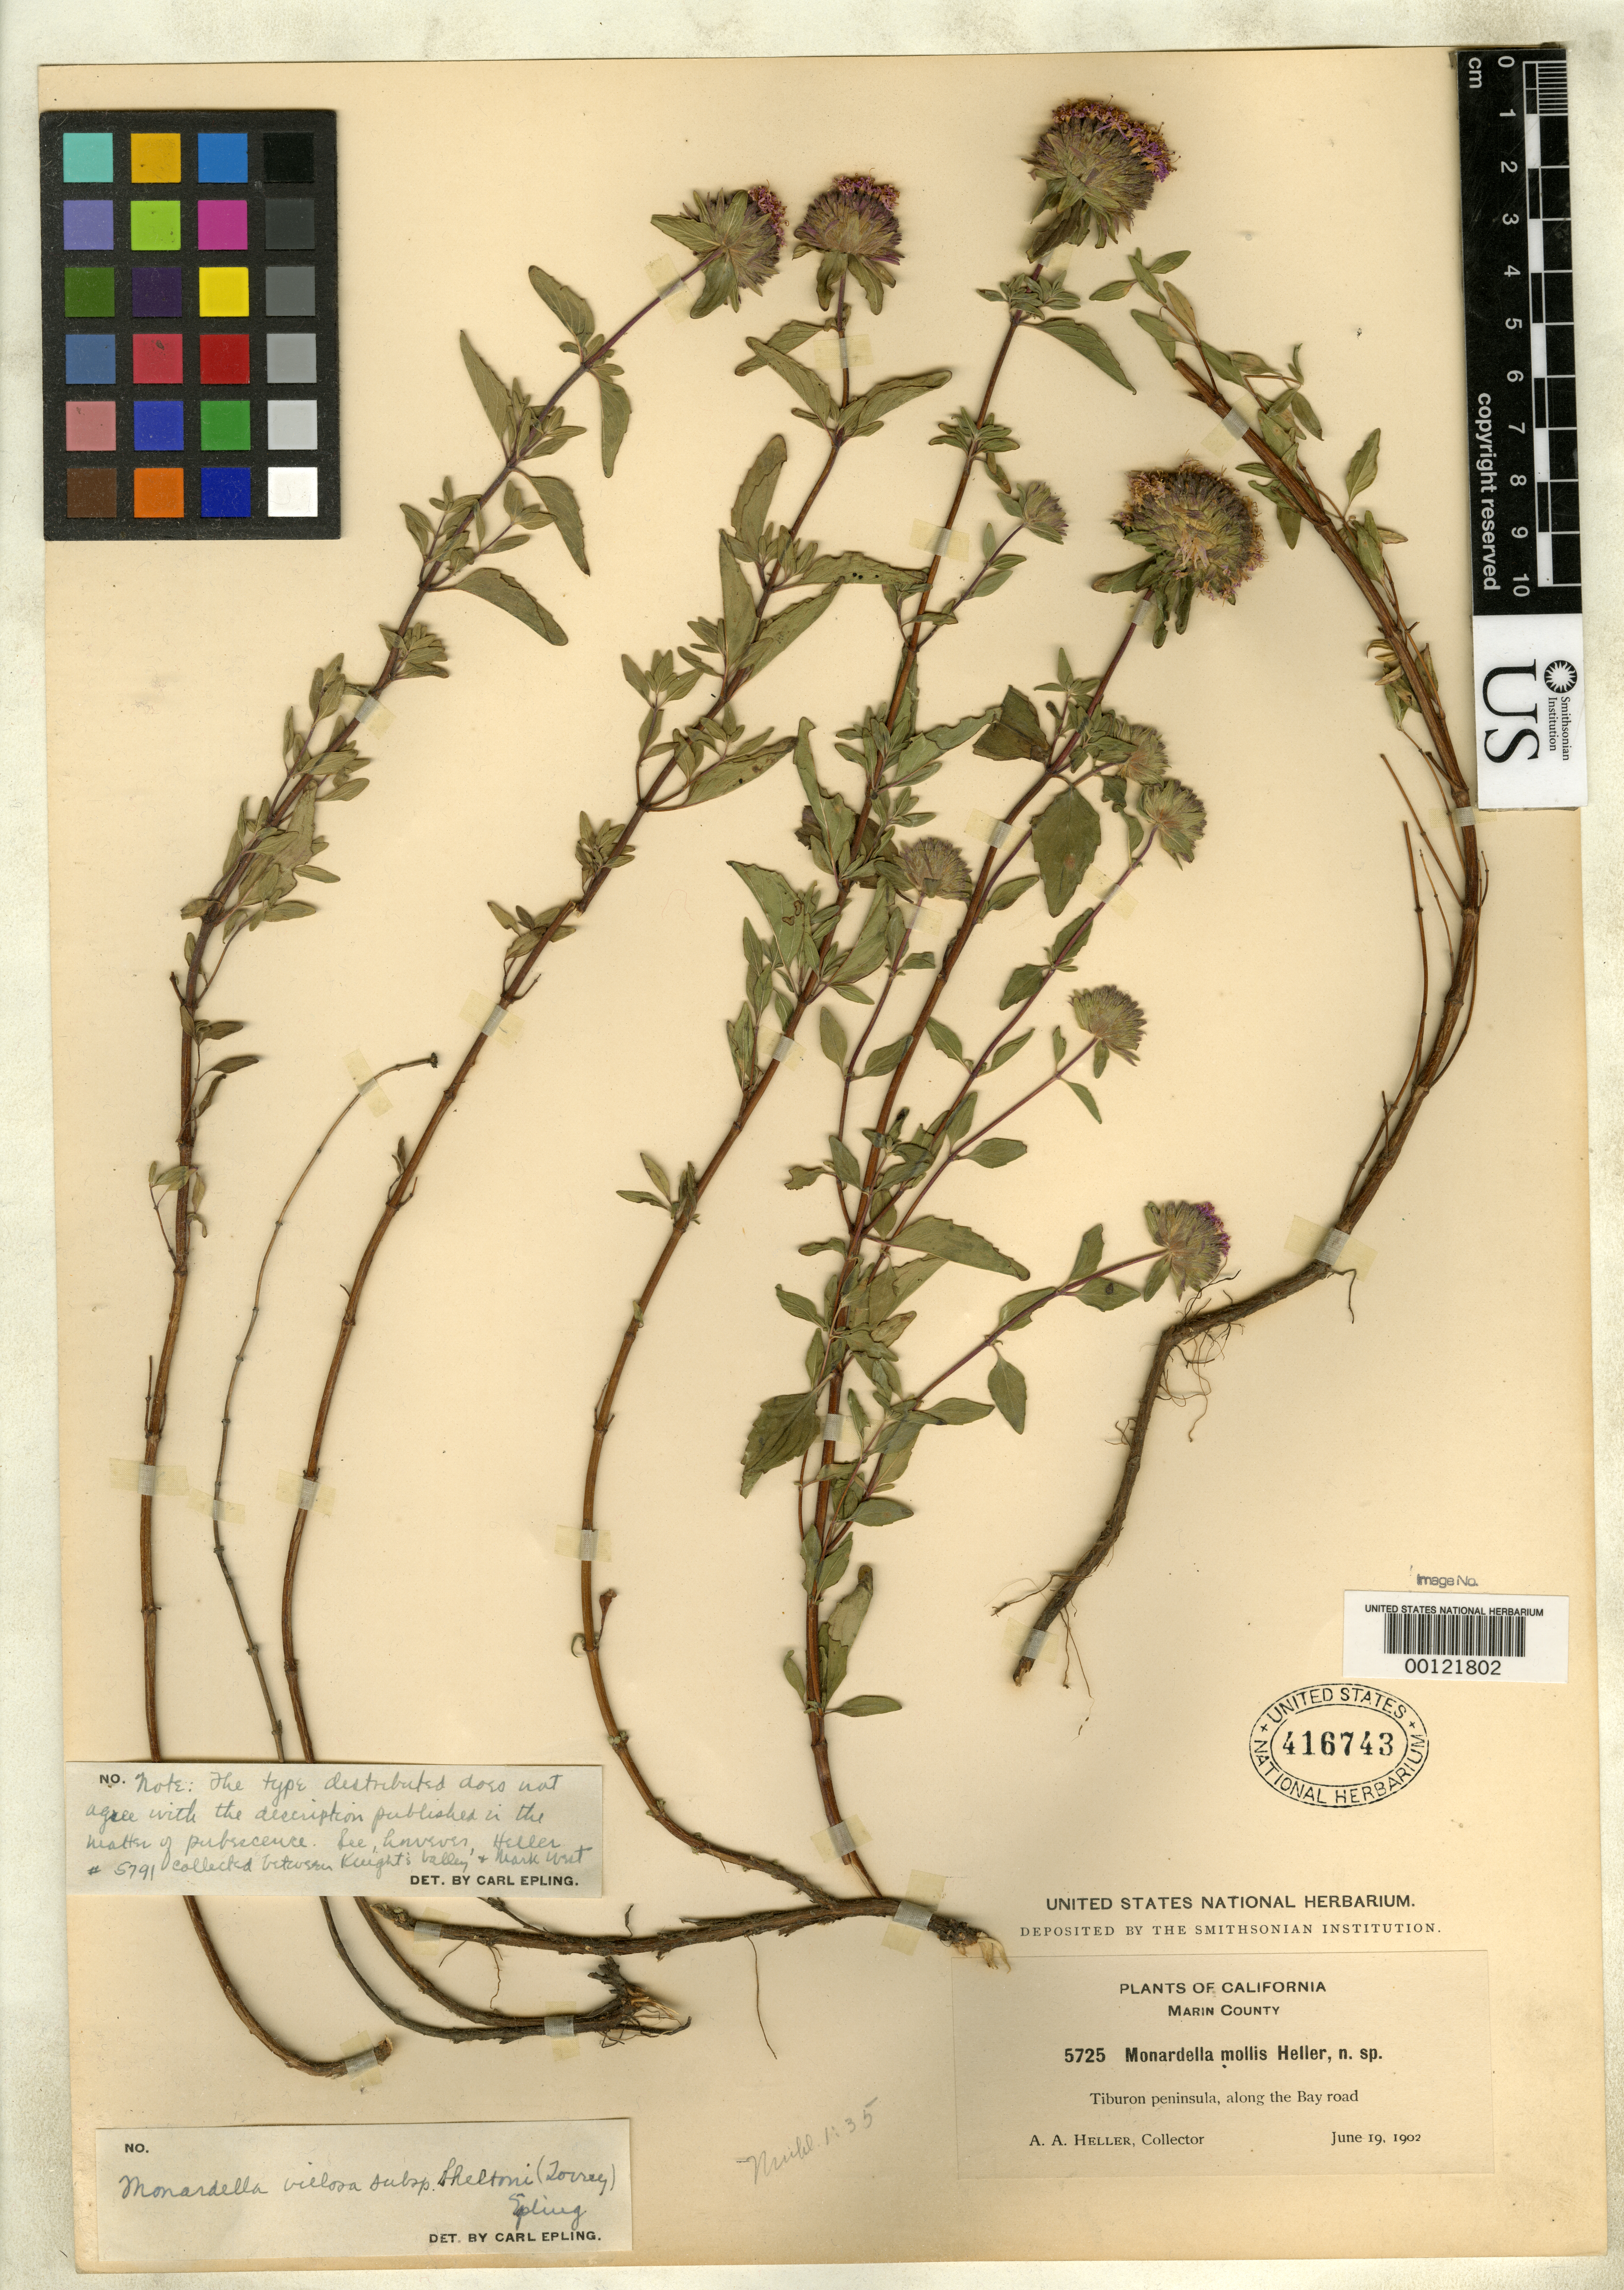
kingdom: Plantae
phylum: Tracheophyta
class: Magnoliopsida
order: Lamiales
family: Lamiaceae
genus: Monardella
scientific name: Monardella mollis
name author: A. Heller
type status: Isotype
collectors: A. A. Heller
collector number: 5725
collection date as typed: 19 Jun 1902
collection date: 1902-06-19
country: United States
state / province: California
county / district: Marin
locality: Tiburon peninsula, along Bay road.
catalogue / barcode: US 416743